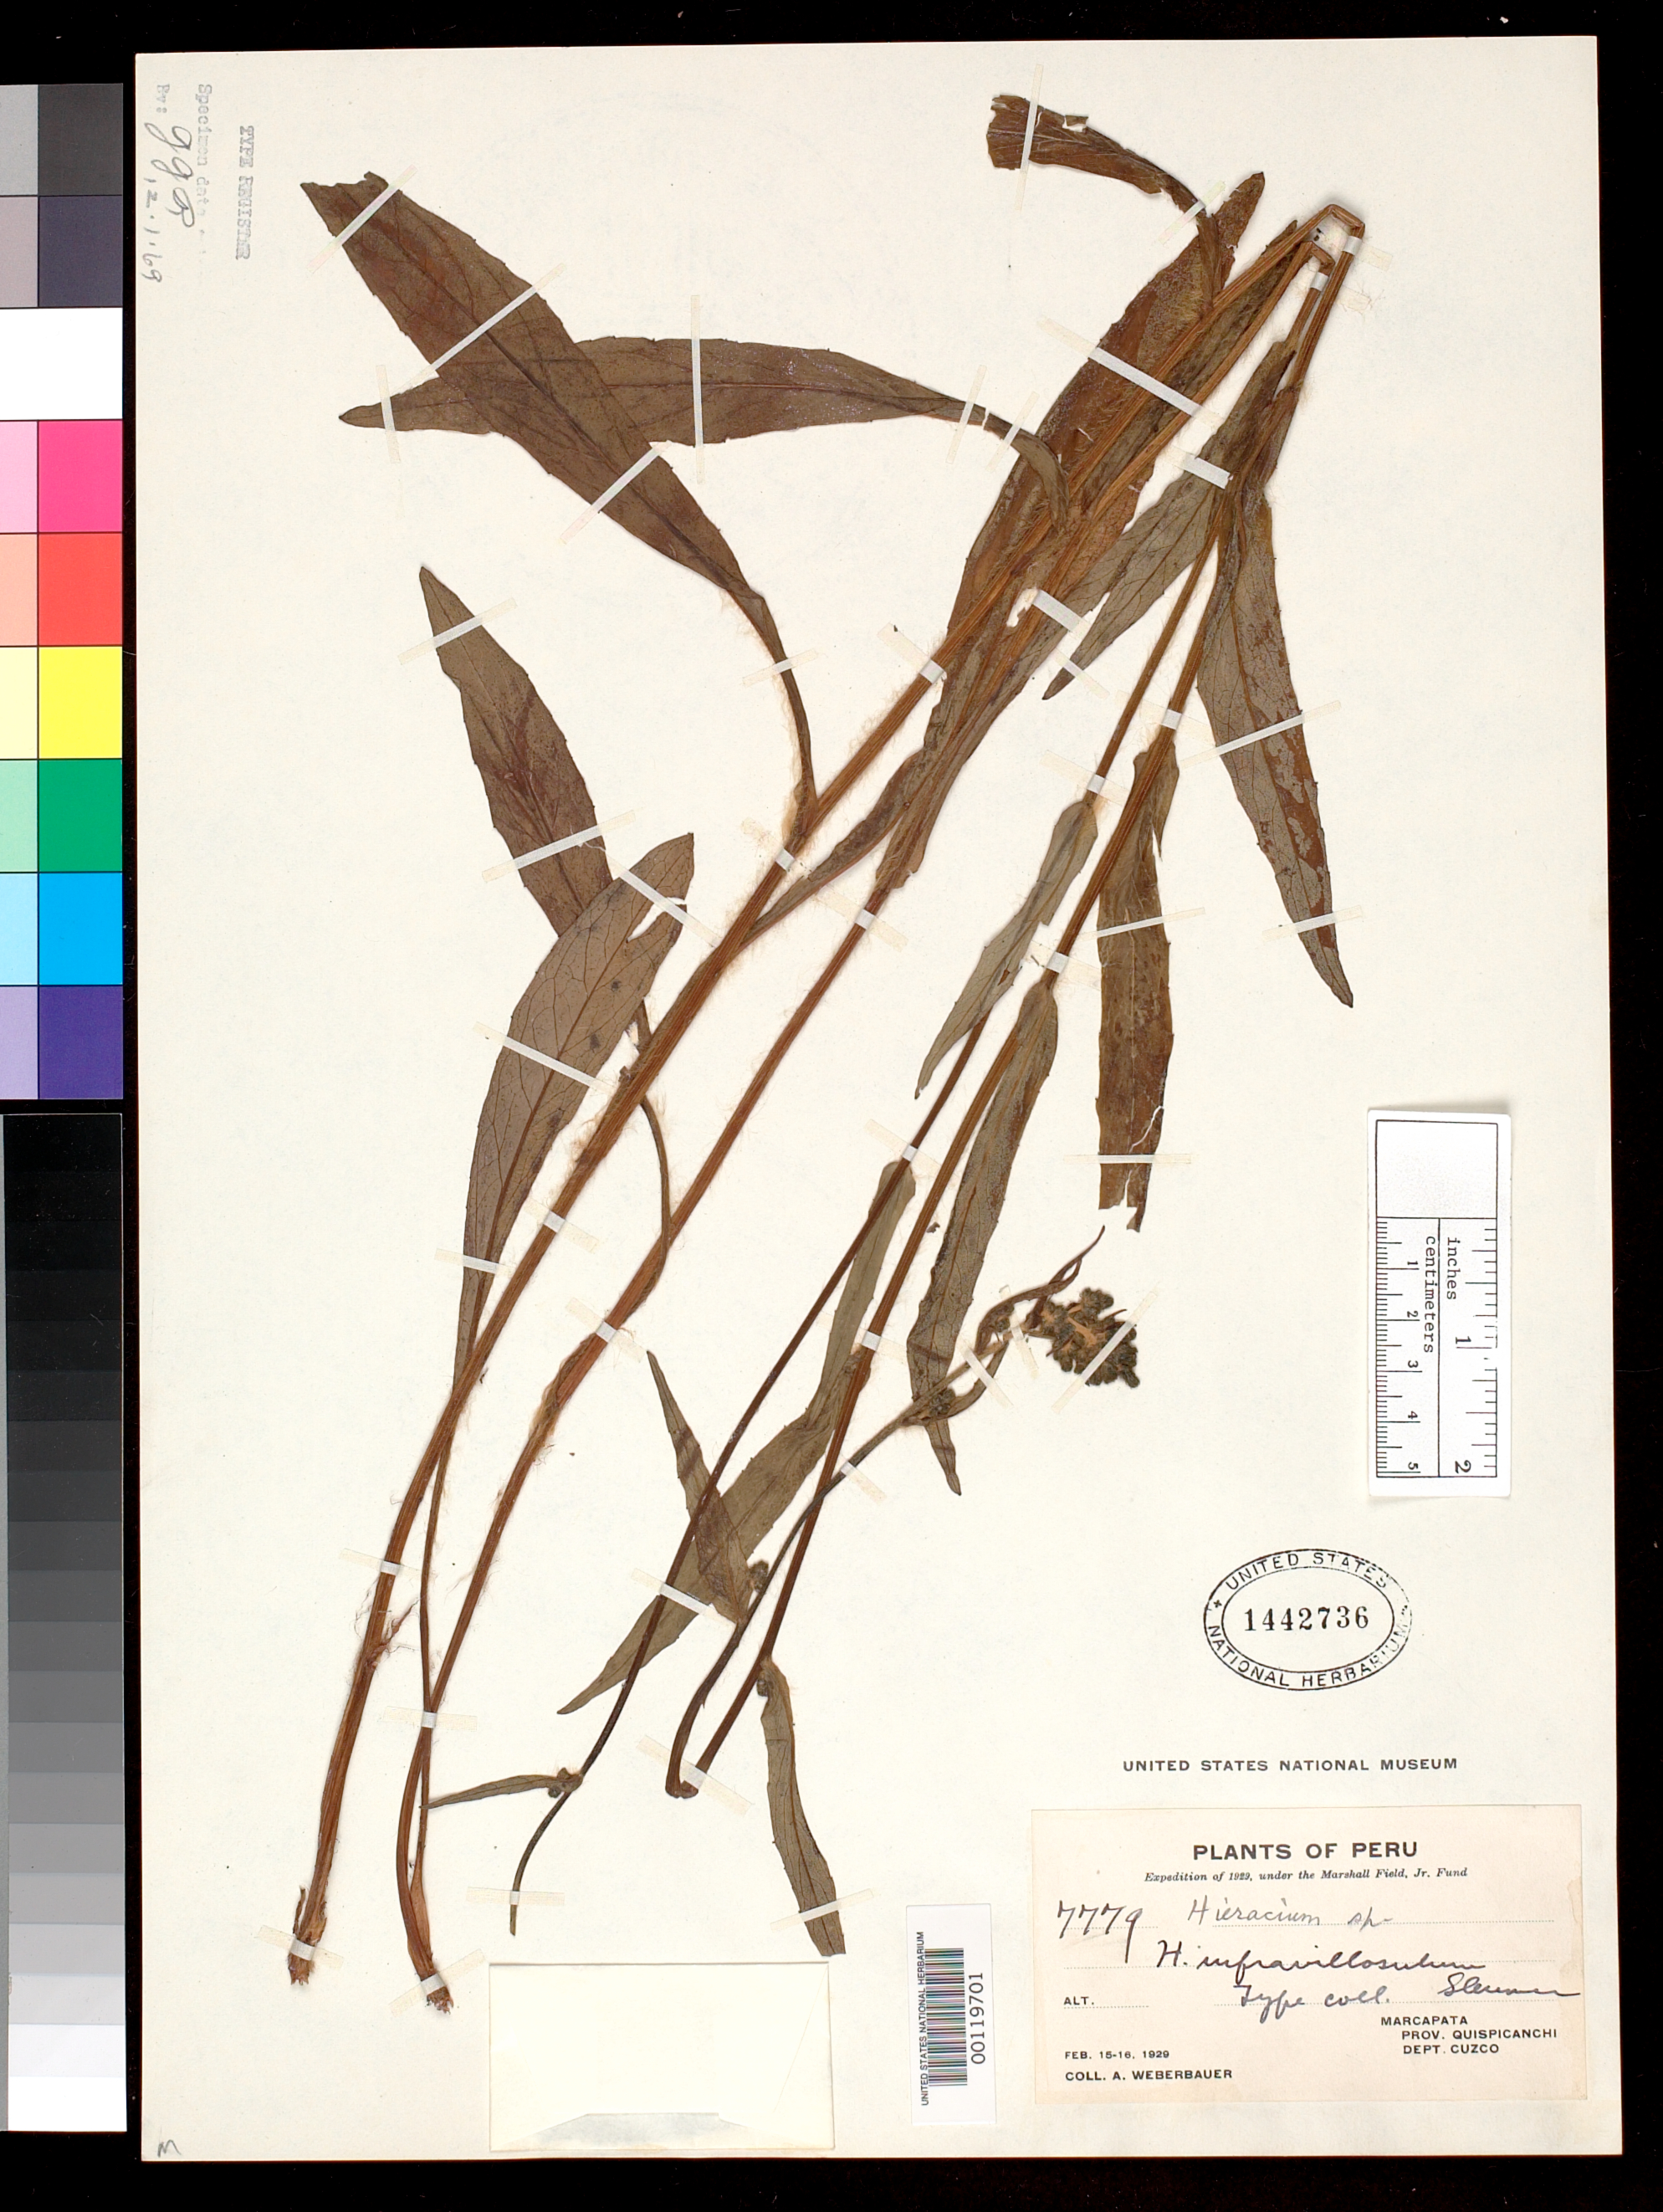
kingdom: Plantae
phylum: Tracheophyta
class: Magnoliopsida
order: Asterales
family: Asteraceae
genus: Hieracium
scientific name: Hieracium infravillosulum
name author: Sleumer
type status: Isotype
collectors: A. Weberbauer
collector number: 7779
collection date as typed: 15 Feb 1929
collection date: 1929-02-15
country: Peru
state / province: Cusco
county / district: Quispicanchis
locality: Marcapata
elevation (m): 3100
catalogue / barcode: US 1442736